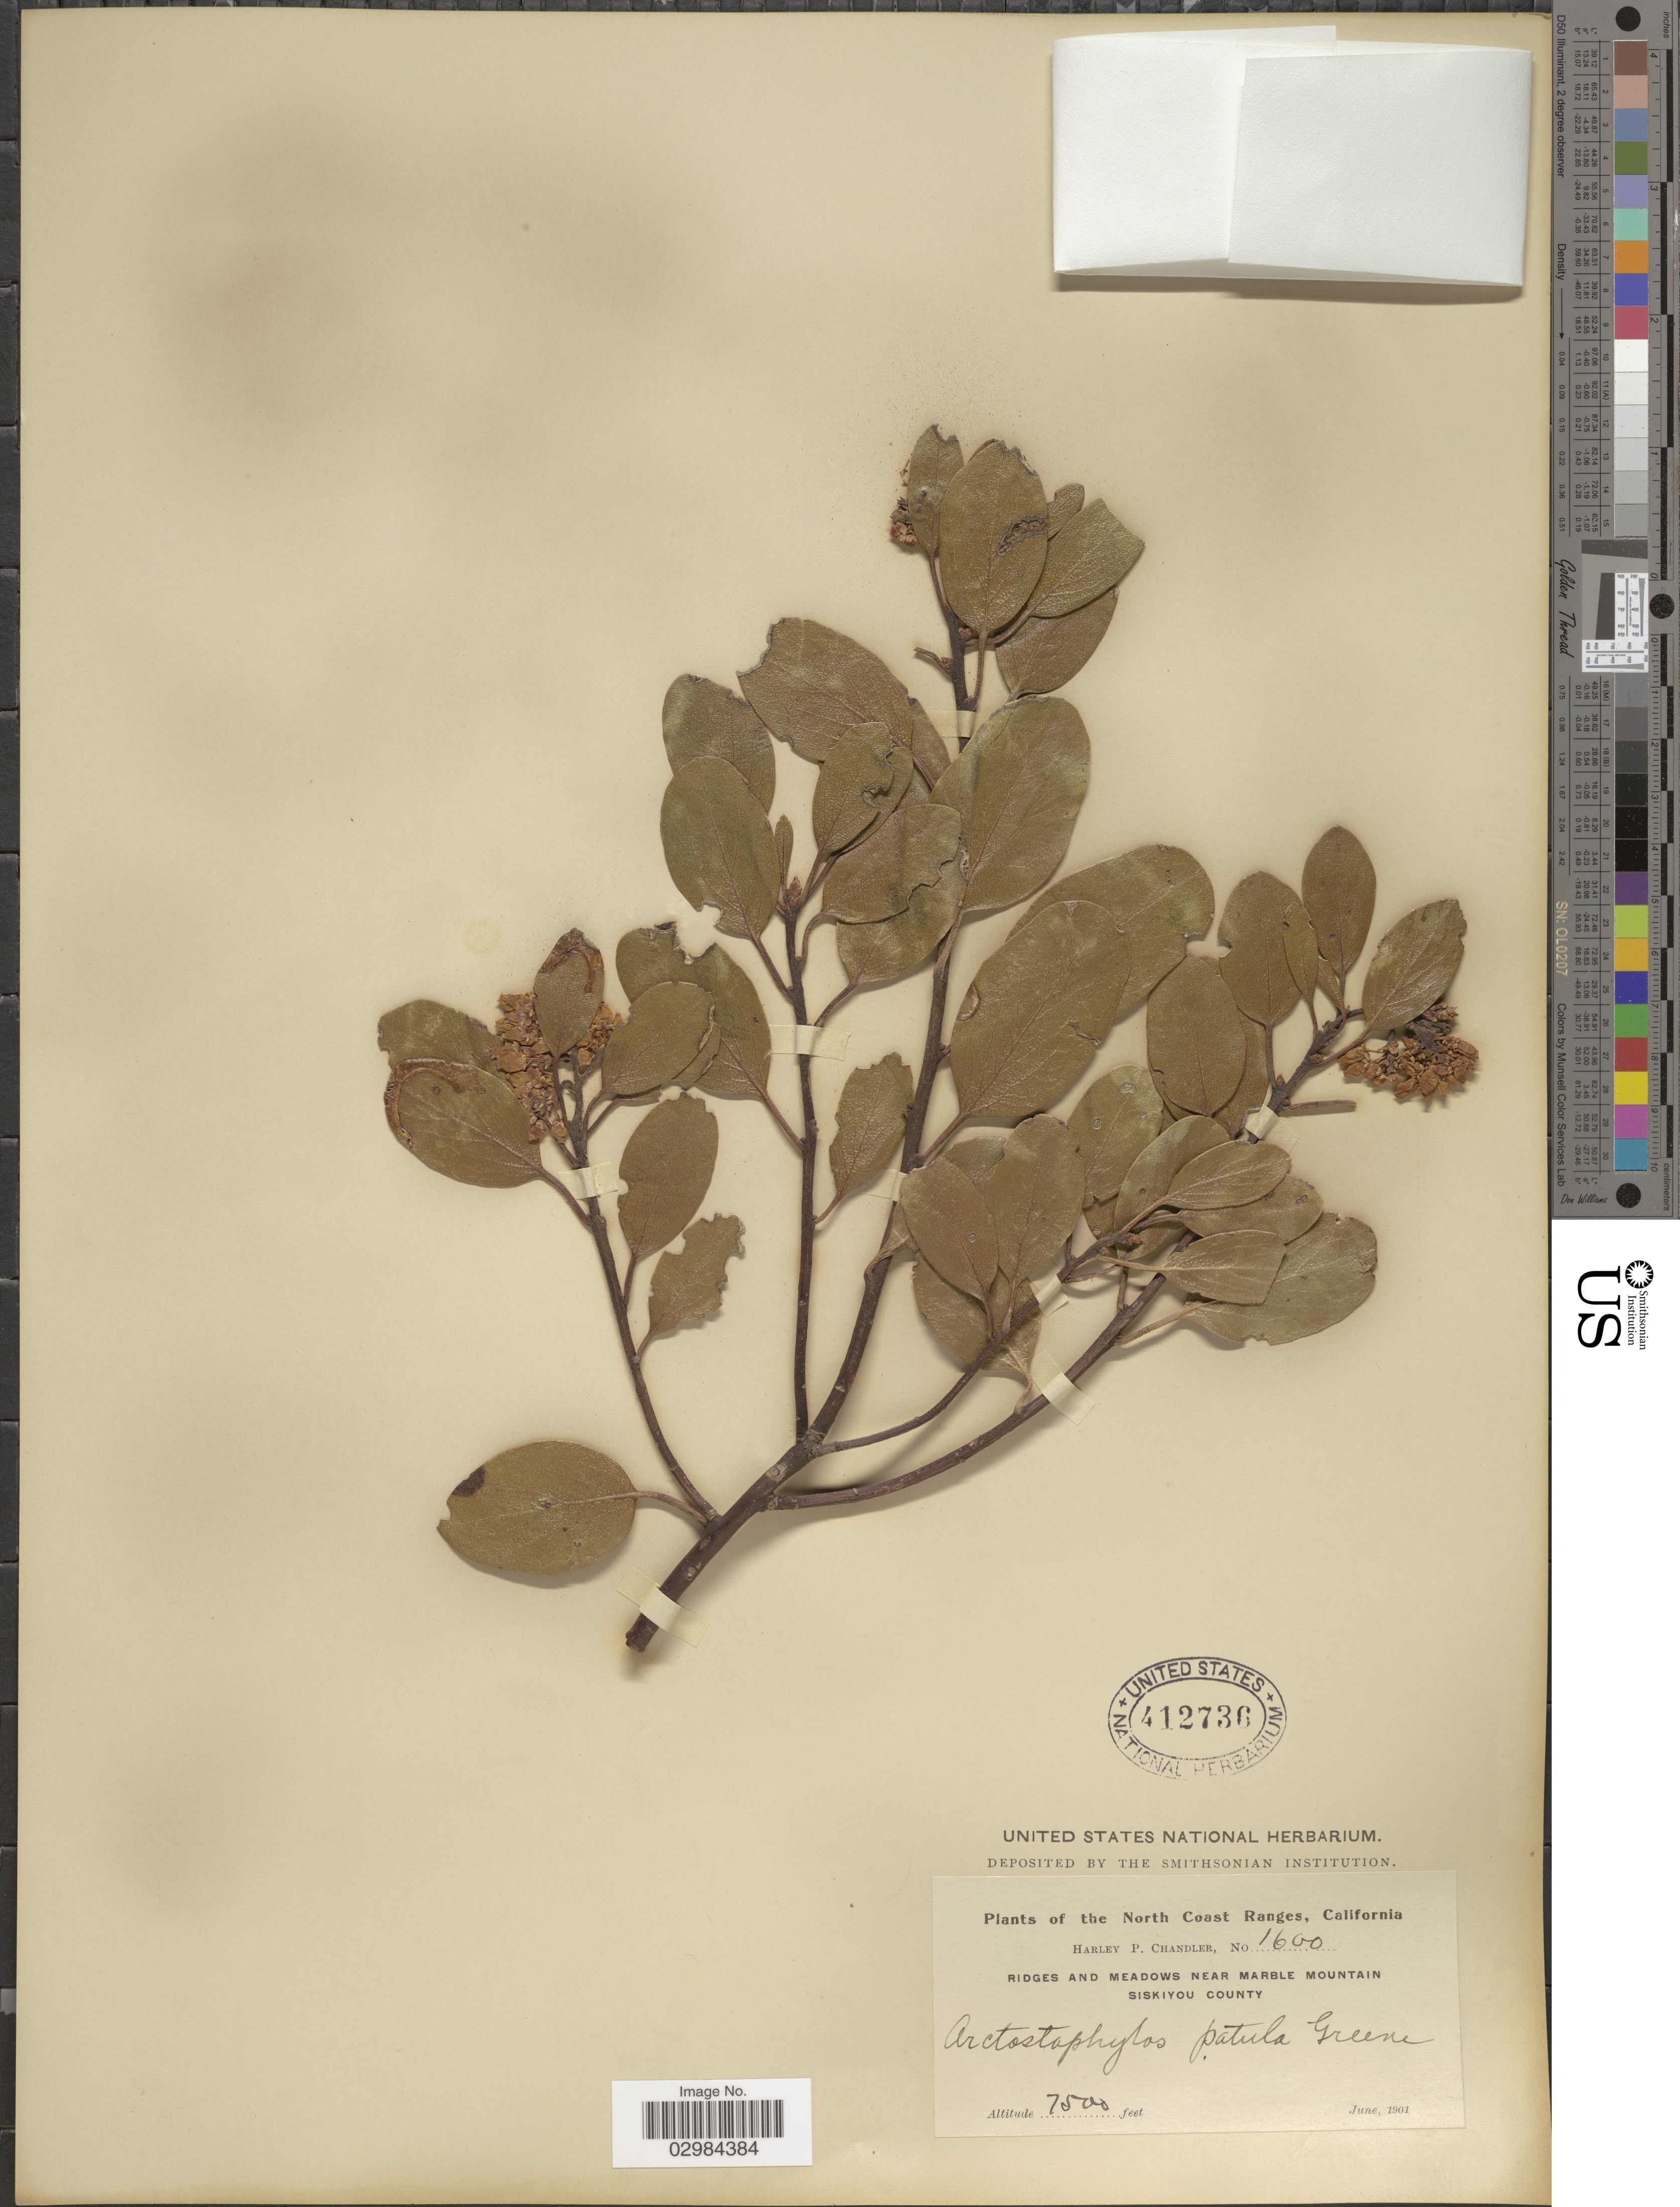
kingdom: Plantae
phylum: Tracheophyta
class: Magnoliopsida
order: Ericales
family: Ericaceae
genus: Arctostaphylos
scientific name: Arctostaphylos patula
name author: Greene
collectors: H. Chandler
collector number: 1600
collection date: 1901-06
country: United States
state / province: California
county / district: Siskiyou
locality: North Coast Ranges, Ridges and meadows near Marble Mountain, Siskiyou County.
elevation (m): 2286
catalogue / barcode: US 412736